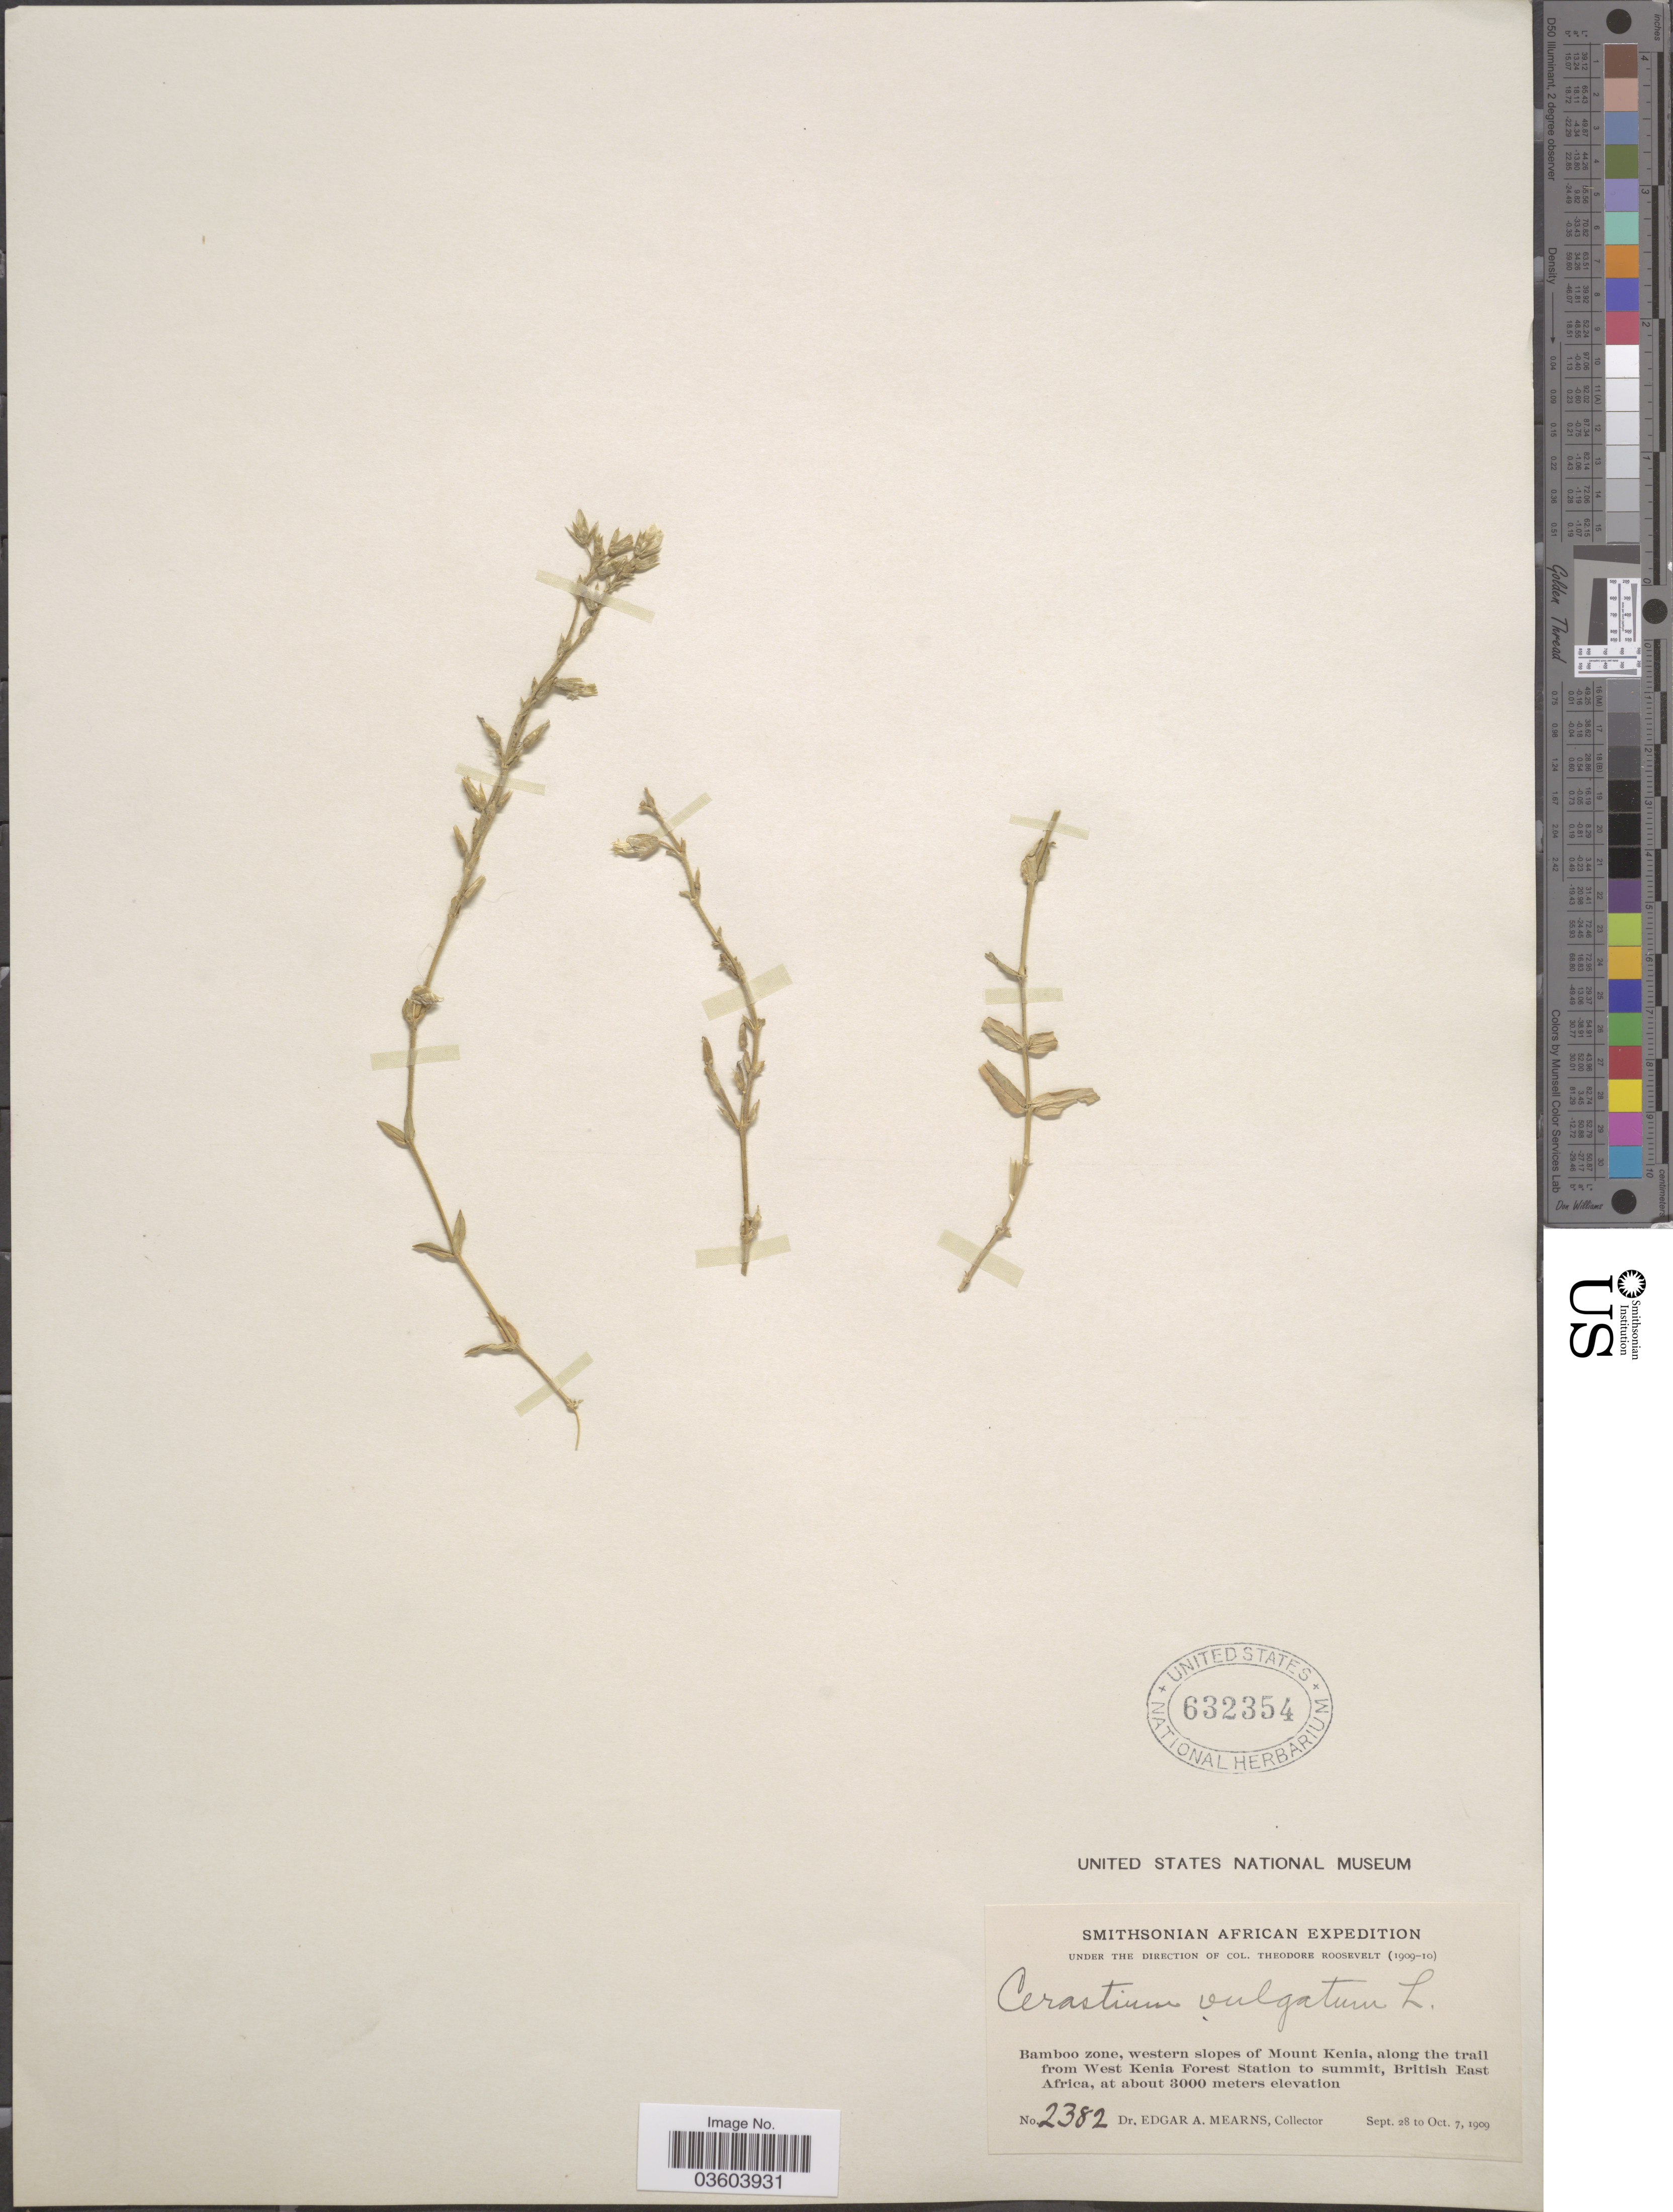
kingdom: Plantae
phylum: Tracheophyta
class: Magnoliopsida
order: Caryophyllales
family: Caryophyllaceae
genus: Cerastium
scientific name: Cerastium vulgatum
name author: L.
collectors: E. A. Mearns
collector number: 2382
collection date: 1909-09-28/1909-10-07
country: Kenya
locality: Bamboo zone, western slopes of Mount Kenia, along the trail from West Kenia Forest Station to summit, British East Africa.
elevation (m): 3000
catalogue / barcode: US 632354